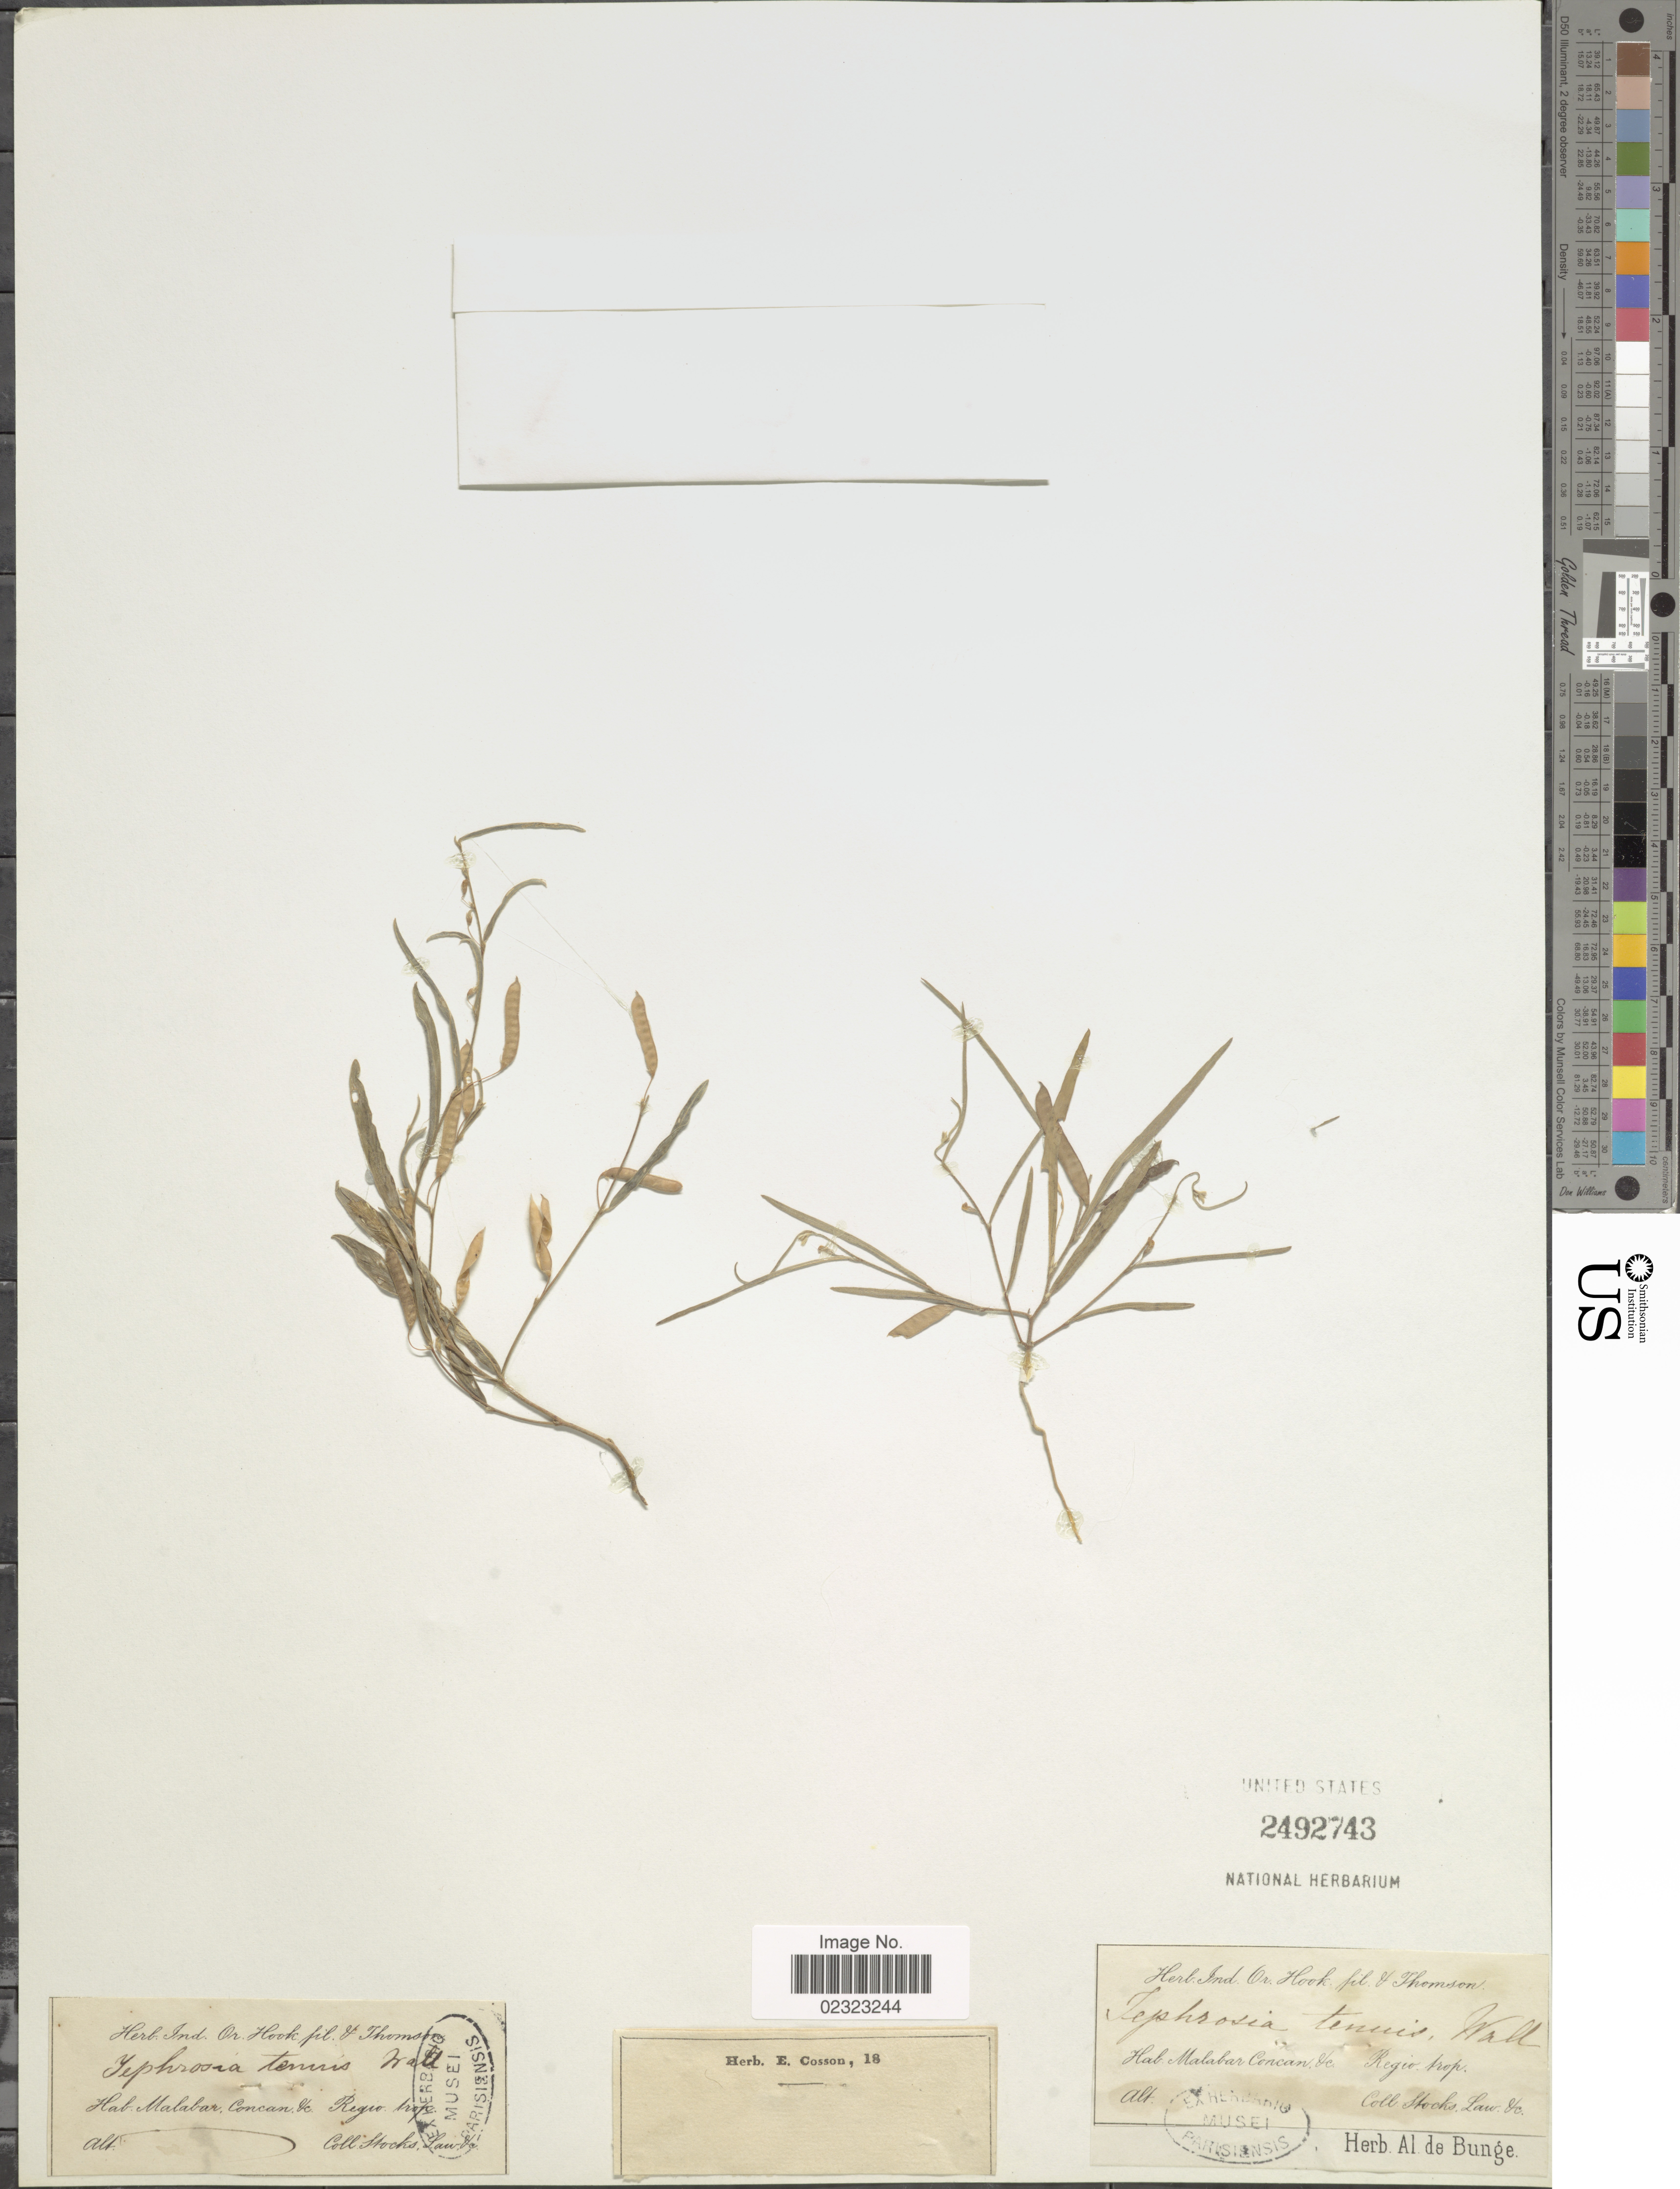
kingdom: Plantae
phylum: Tracheophyta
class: Magnoliopsida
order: Fabales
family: Fabaceae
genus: Tephrosia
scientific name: Tephrosia tenuis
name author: Wall.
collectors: J. Stocks & J. Law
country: India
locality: Malabar, Concan, &c. regio. trop.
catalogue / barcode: US 2492743